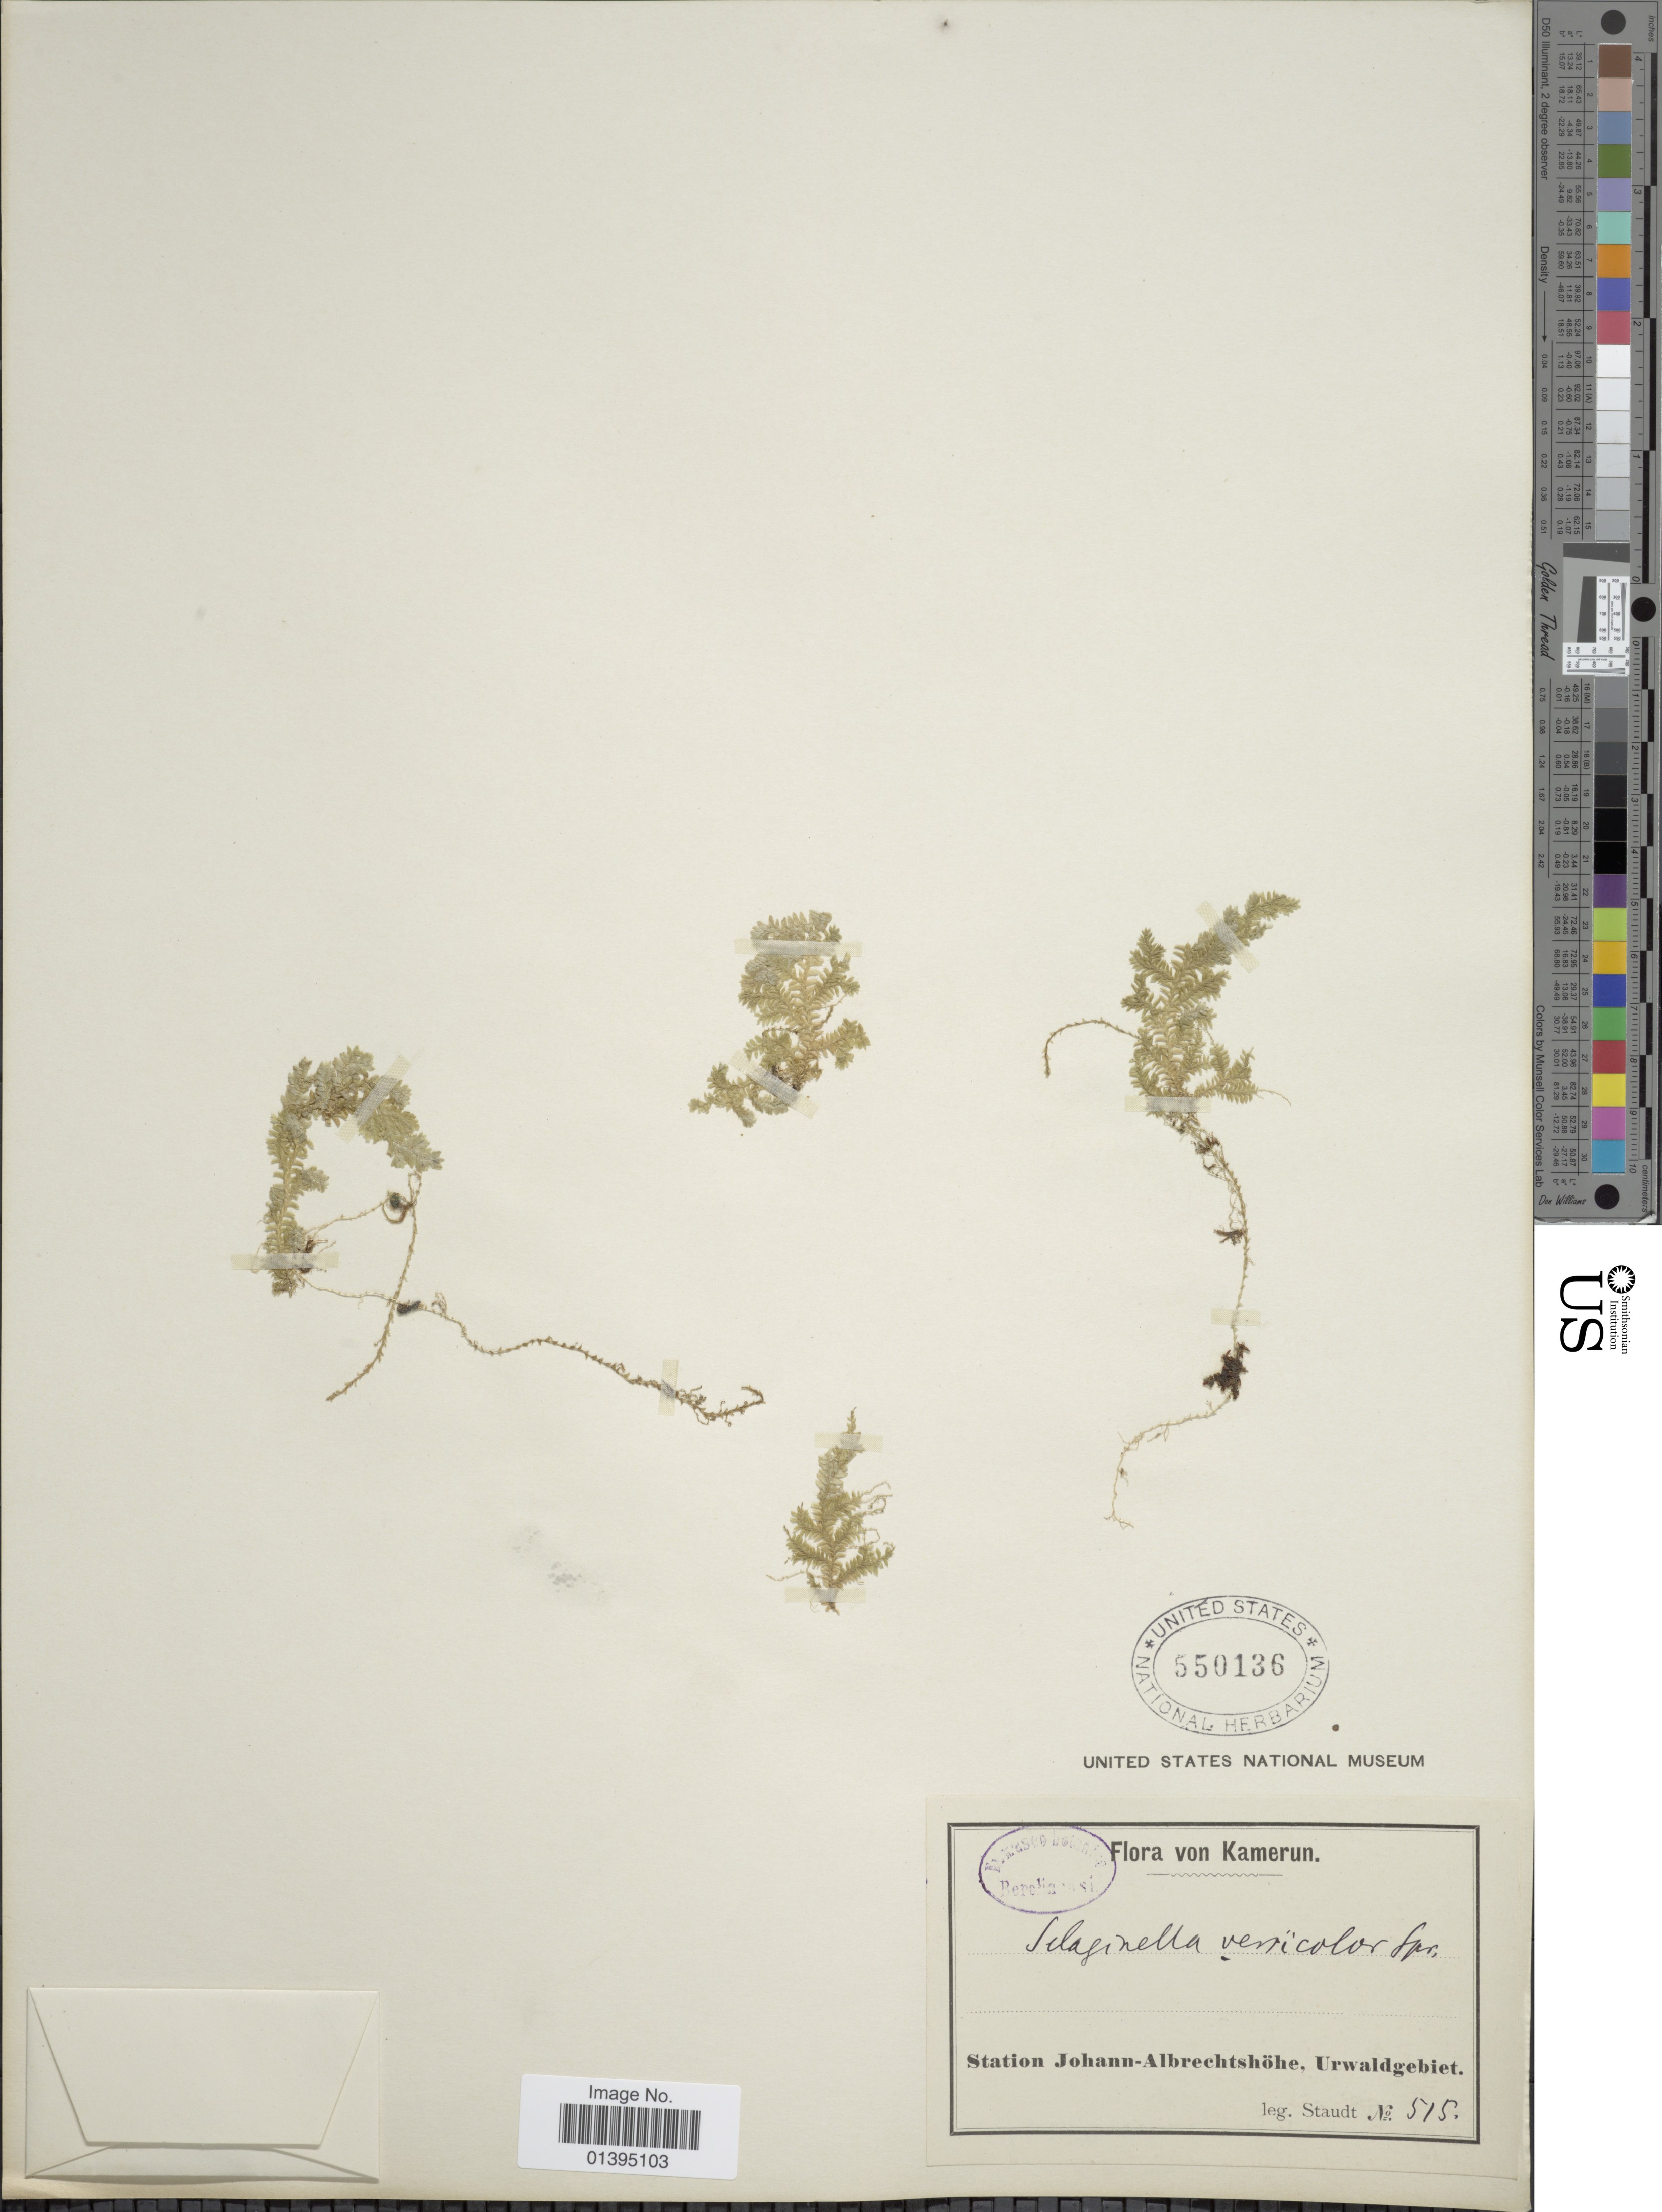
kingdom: Plantae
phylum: Tracheophyta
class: Lycopodiopsida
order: Selaginellales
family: Selaginellaceae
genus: Selaginella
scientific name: Selaginella versicolor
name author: Spring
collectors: -. Staudt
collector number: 515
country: Cameroon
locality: Station Johann-Albrechtshöhe, Urwaldgebiet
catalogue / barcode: US 550136